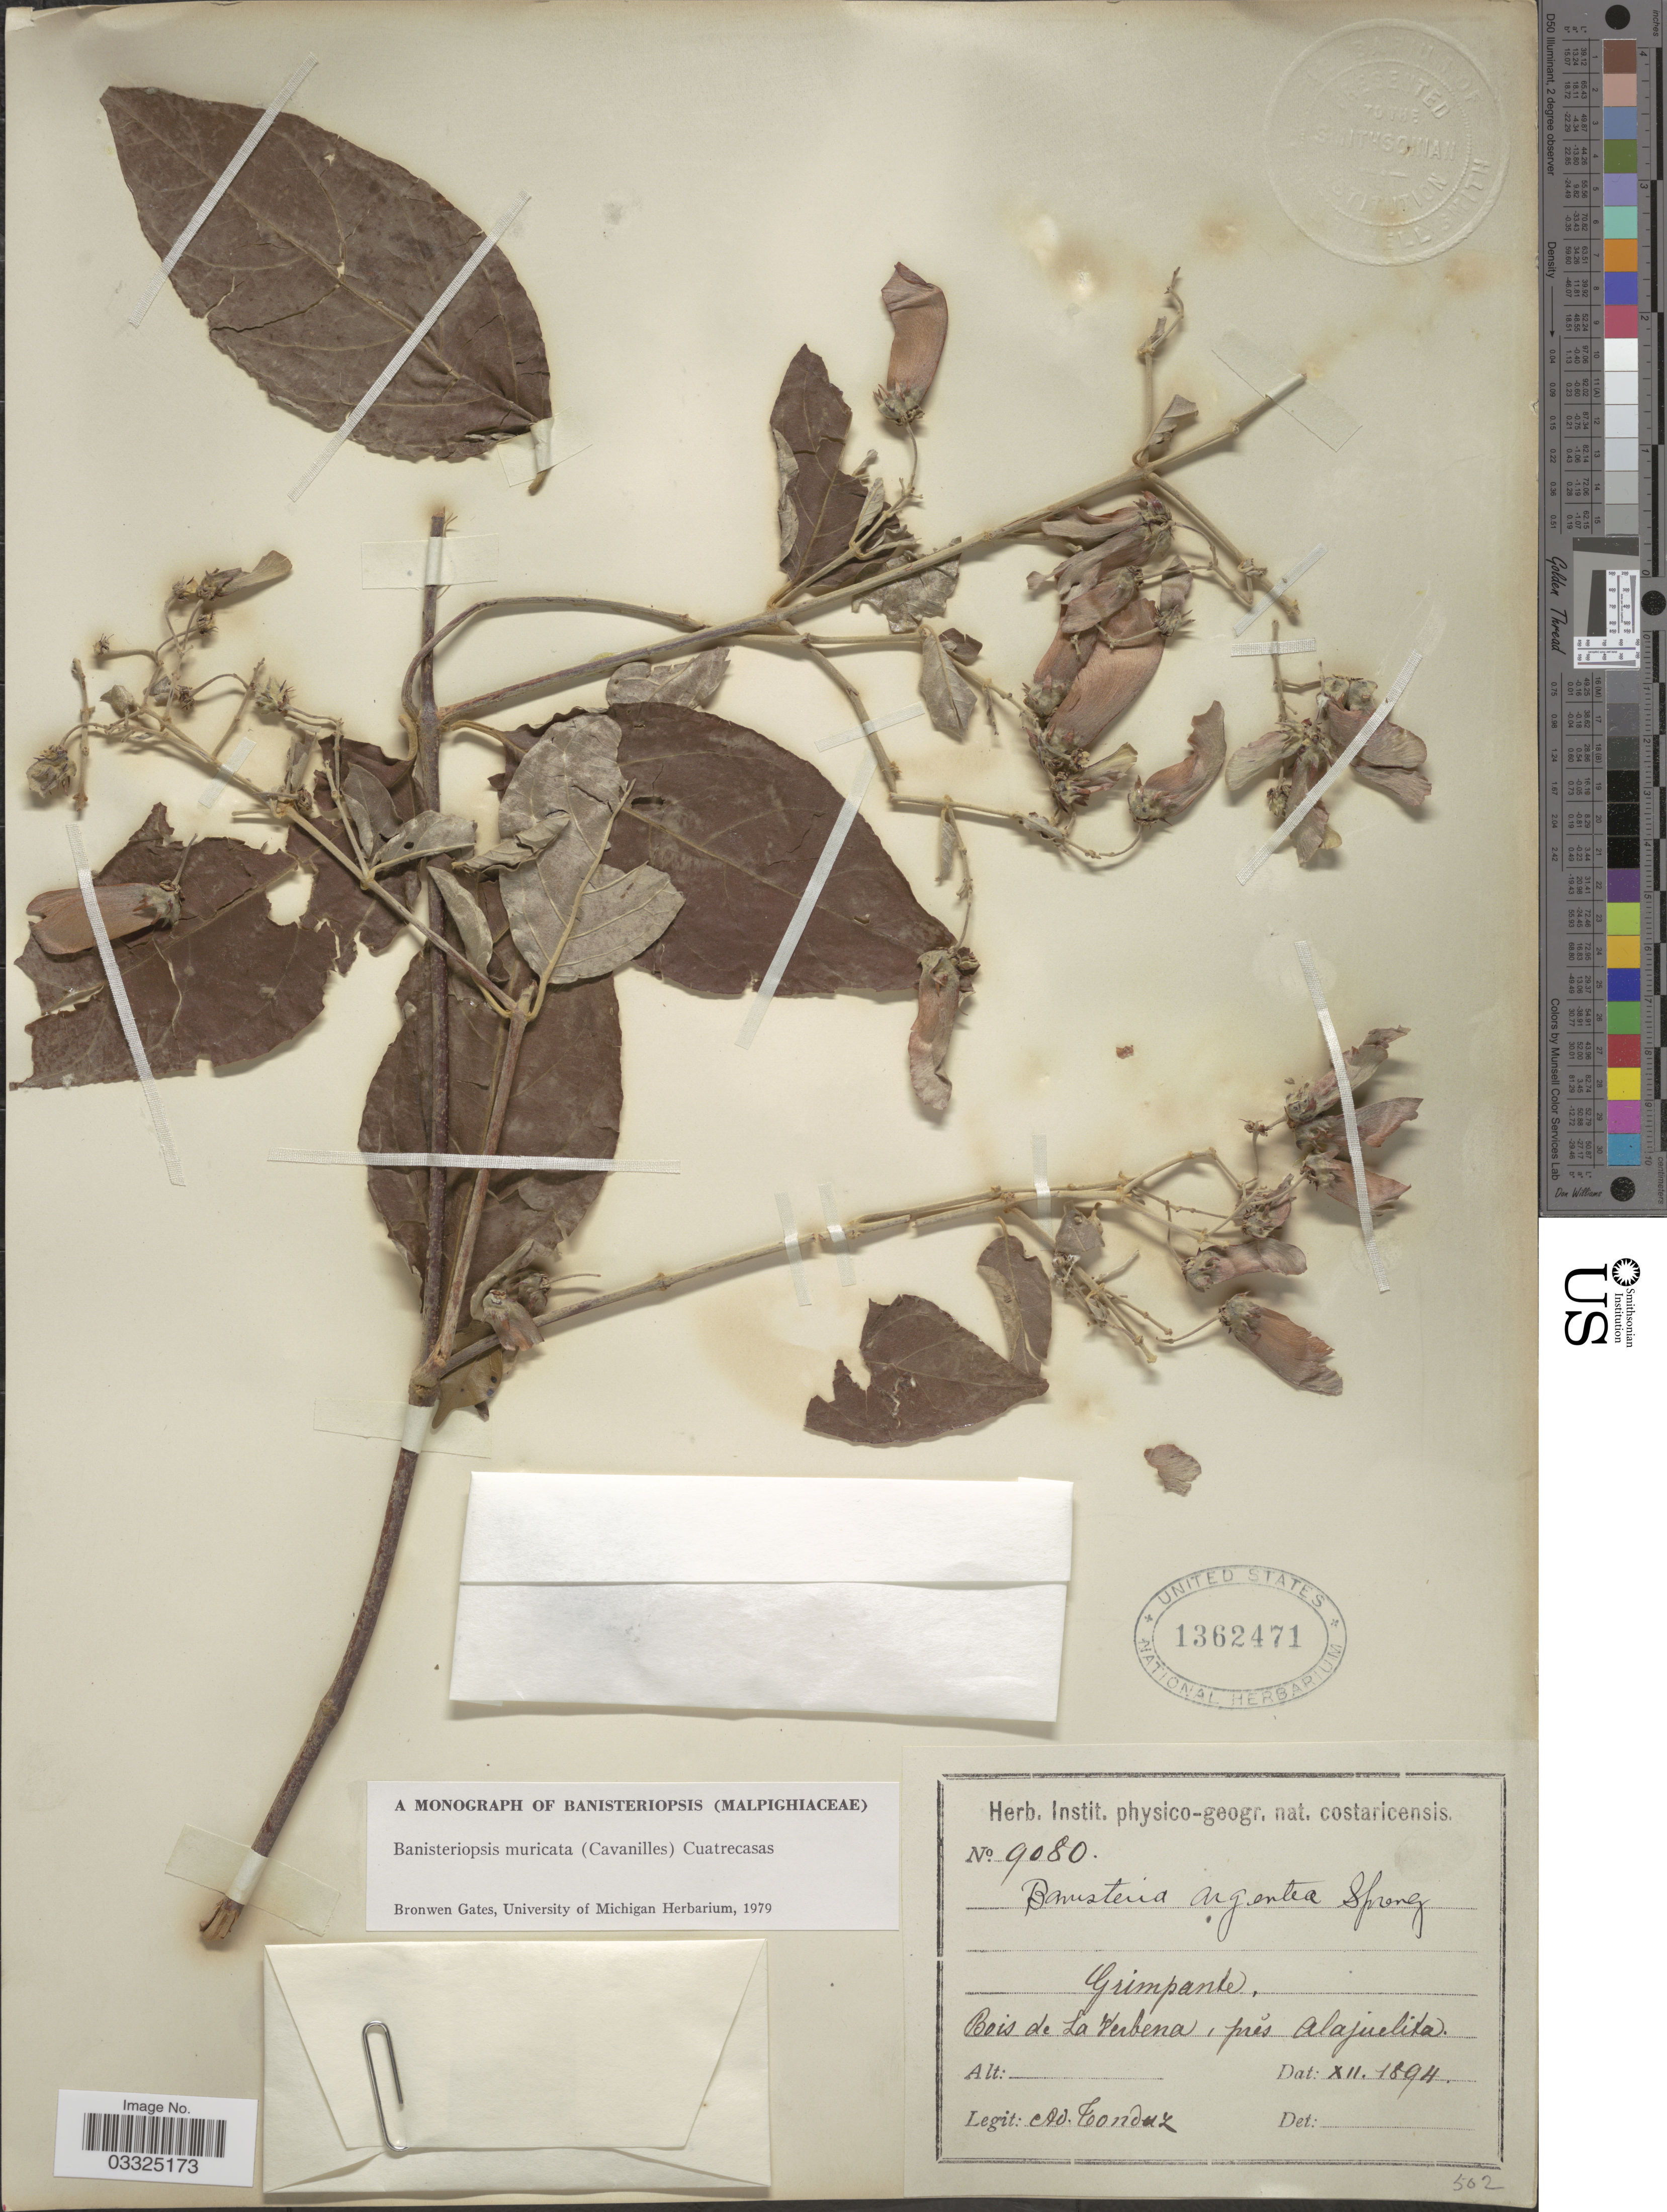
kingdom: Plantae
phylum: Tracheophyta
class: Magnoliopsida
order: Malpighiales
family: Malpighiaceae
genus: Banisteriopsis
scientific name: Banisteriopsis muricata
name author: (Cav.) Cuatrec.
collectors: A. Tonduz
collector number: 9080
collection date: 1894-12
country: Costa Rica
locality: Grimpante, Bois de La Verbena, près Alajuelita.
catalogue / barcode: US 1362471